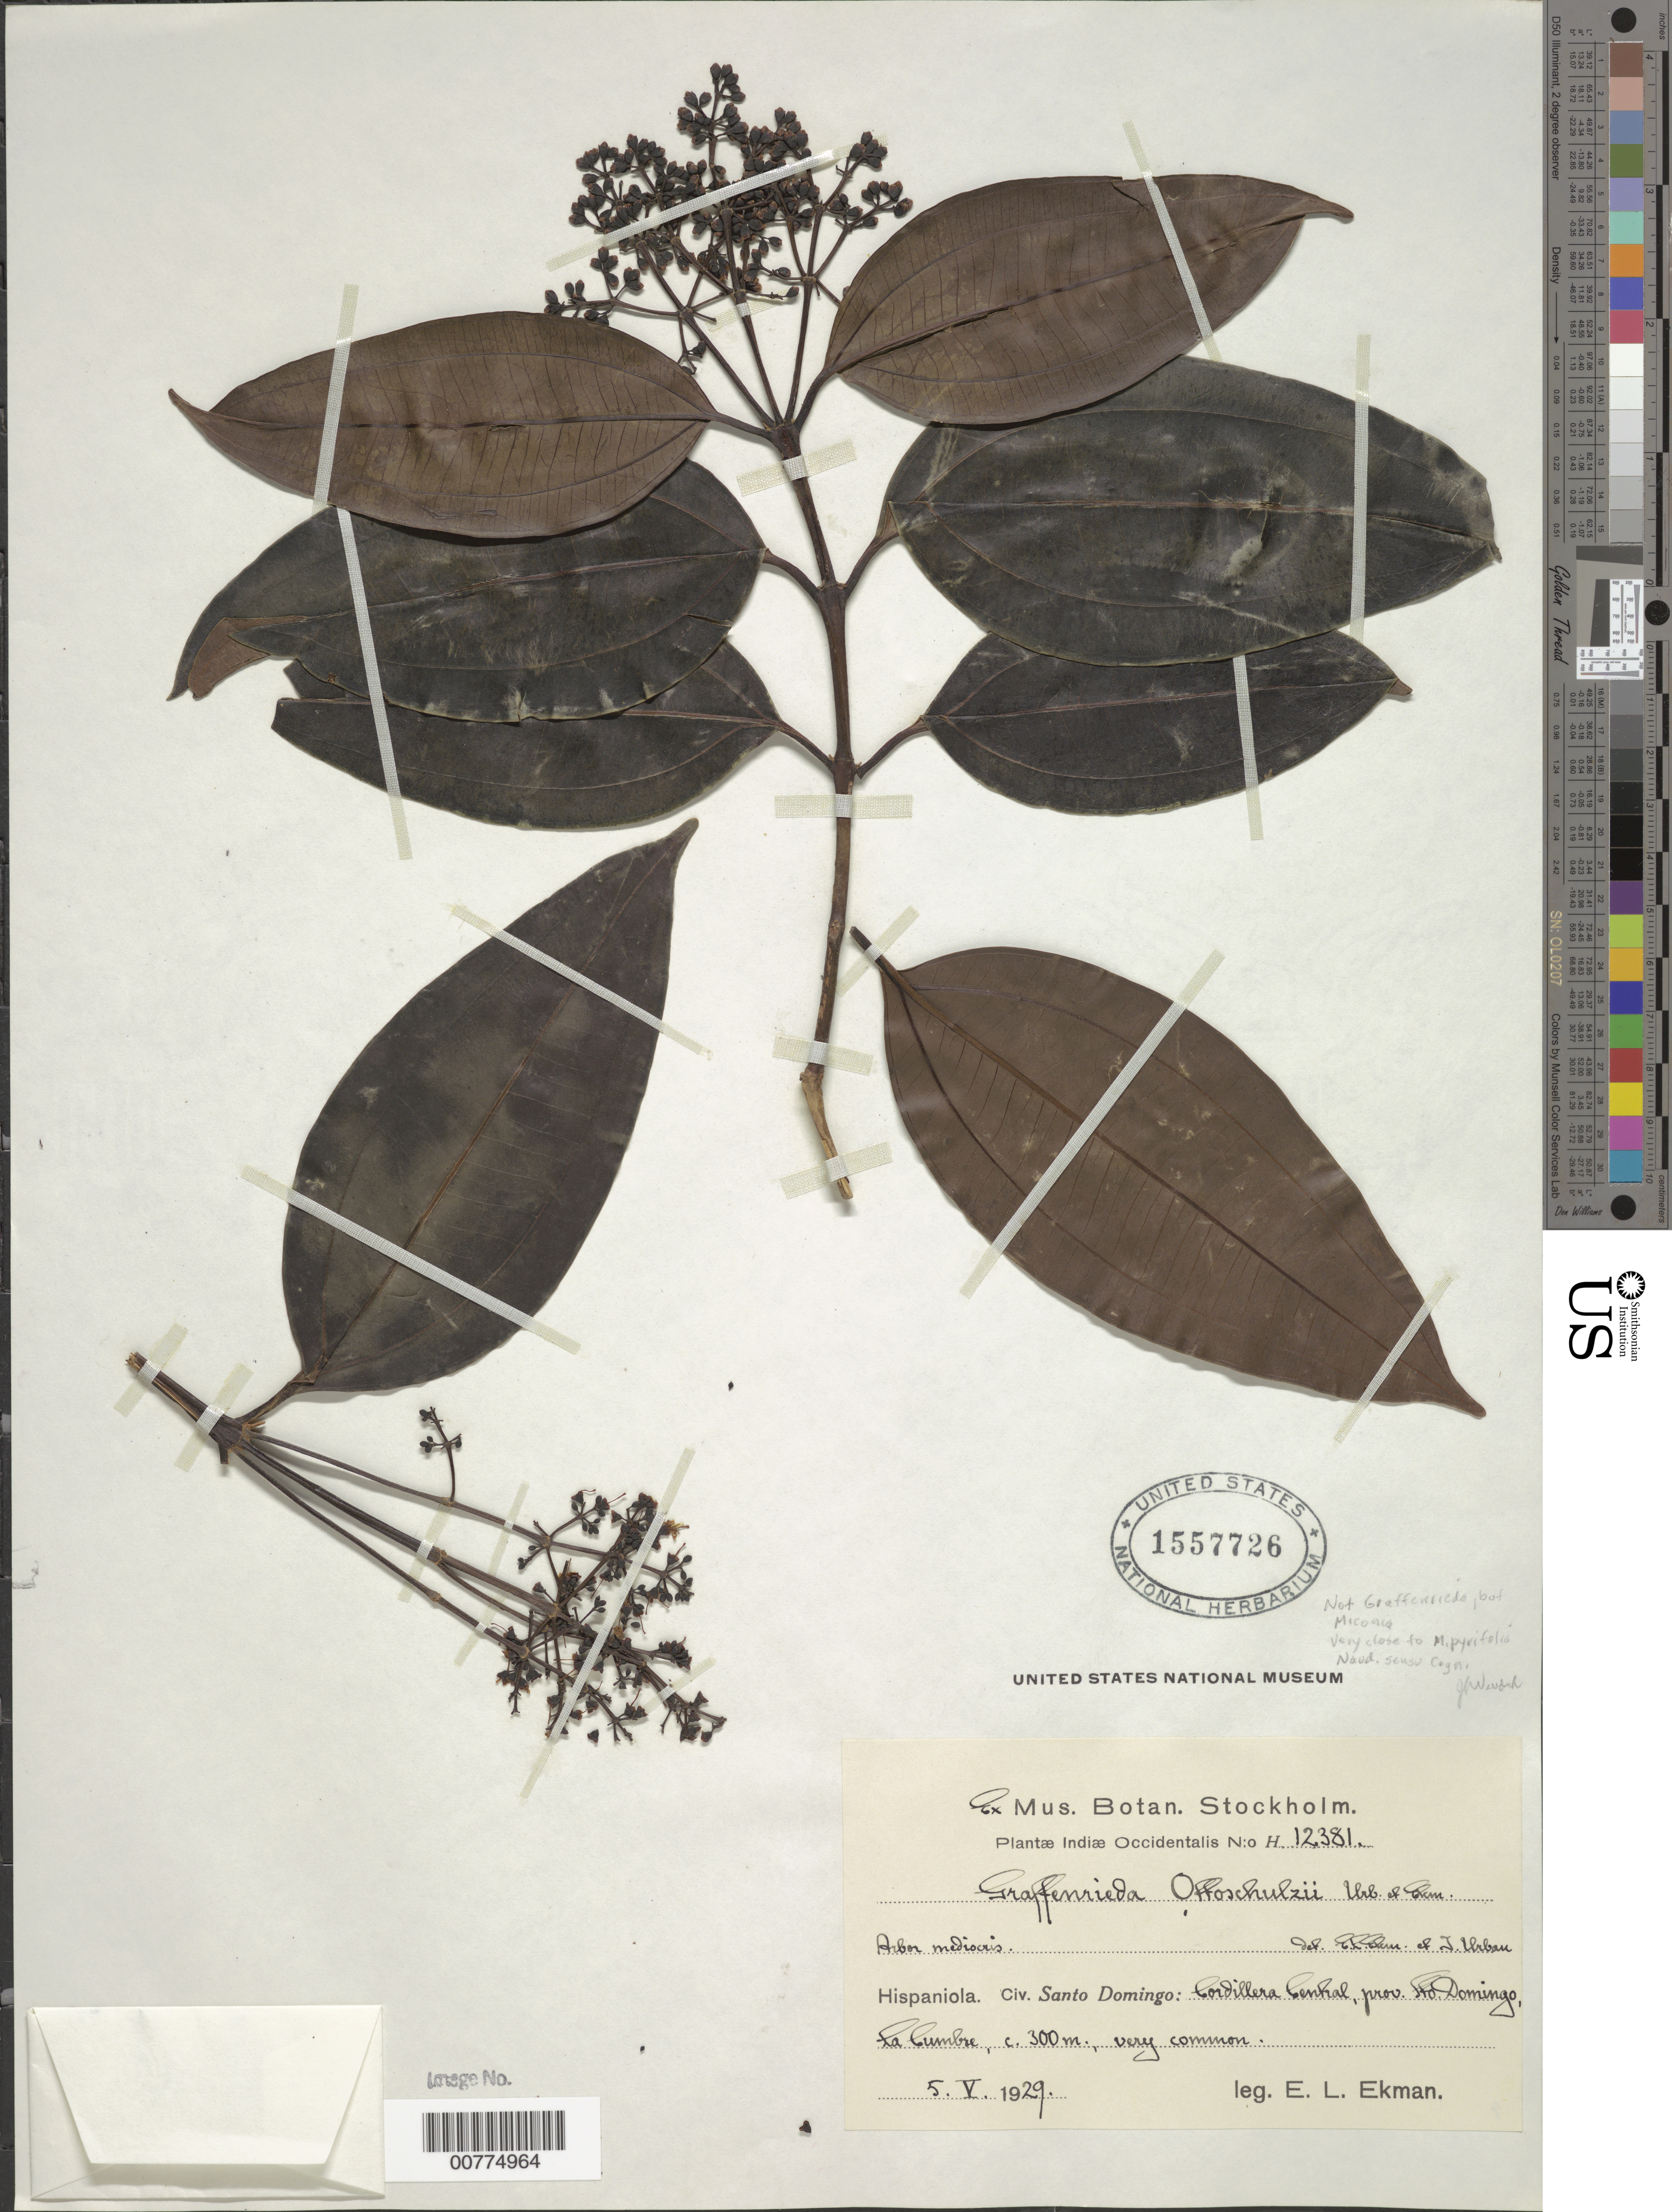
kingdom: Plantae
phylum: Tracheophyta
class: Magnoliopsida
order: Myrtales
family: Melastomataceae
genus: Graffenrieda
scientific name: Graffenrieda ottoschulzii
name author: (Urb. & Ekman) Urb.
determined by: Ekman, E. L.; Urban, I.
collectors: E. L. Ekman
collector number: H 12381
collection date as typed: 05 May 1929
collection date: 1929-05-05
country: Dominican Republic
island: Hispaniola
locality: Province of Santo Domingo, La Cumbre.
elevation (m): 300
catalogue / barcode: US 1557726